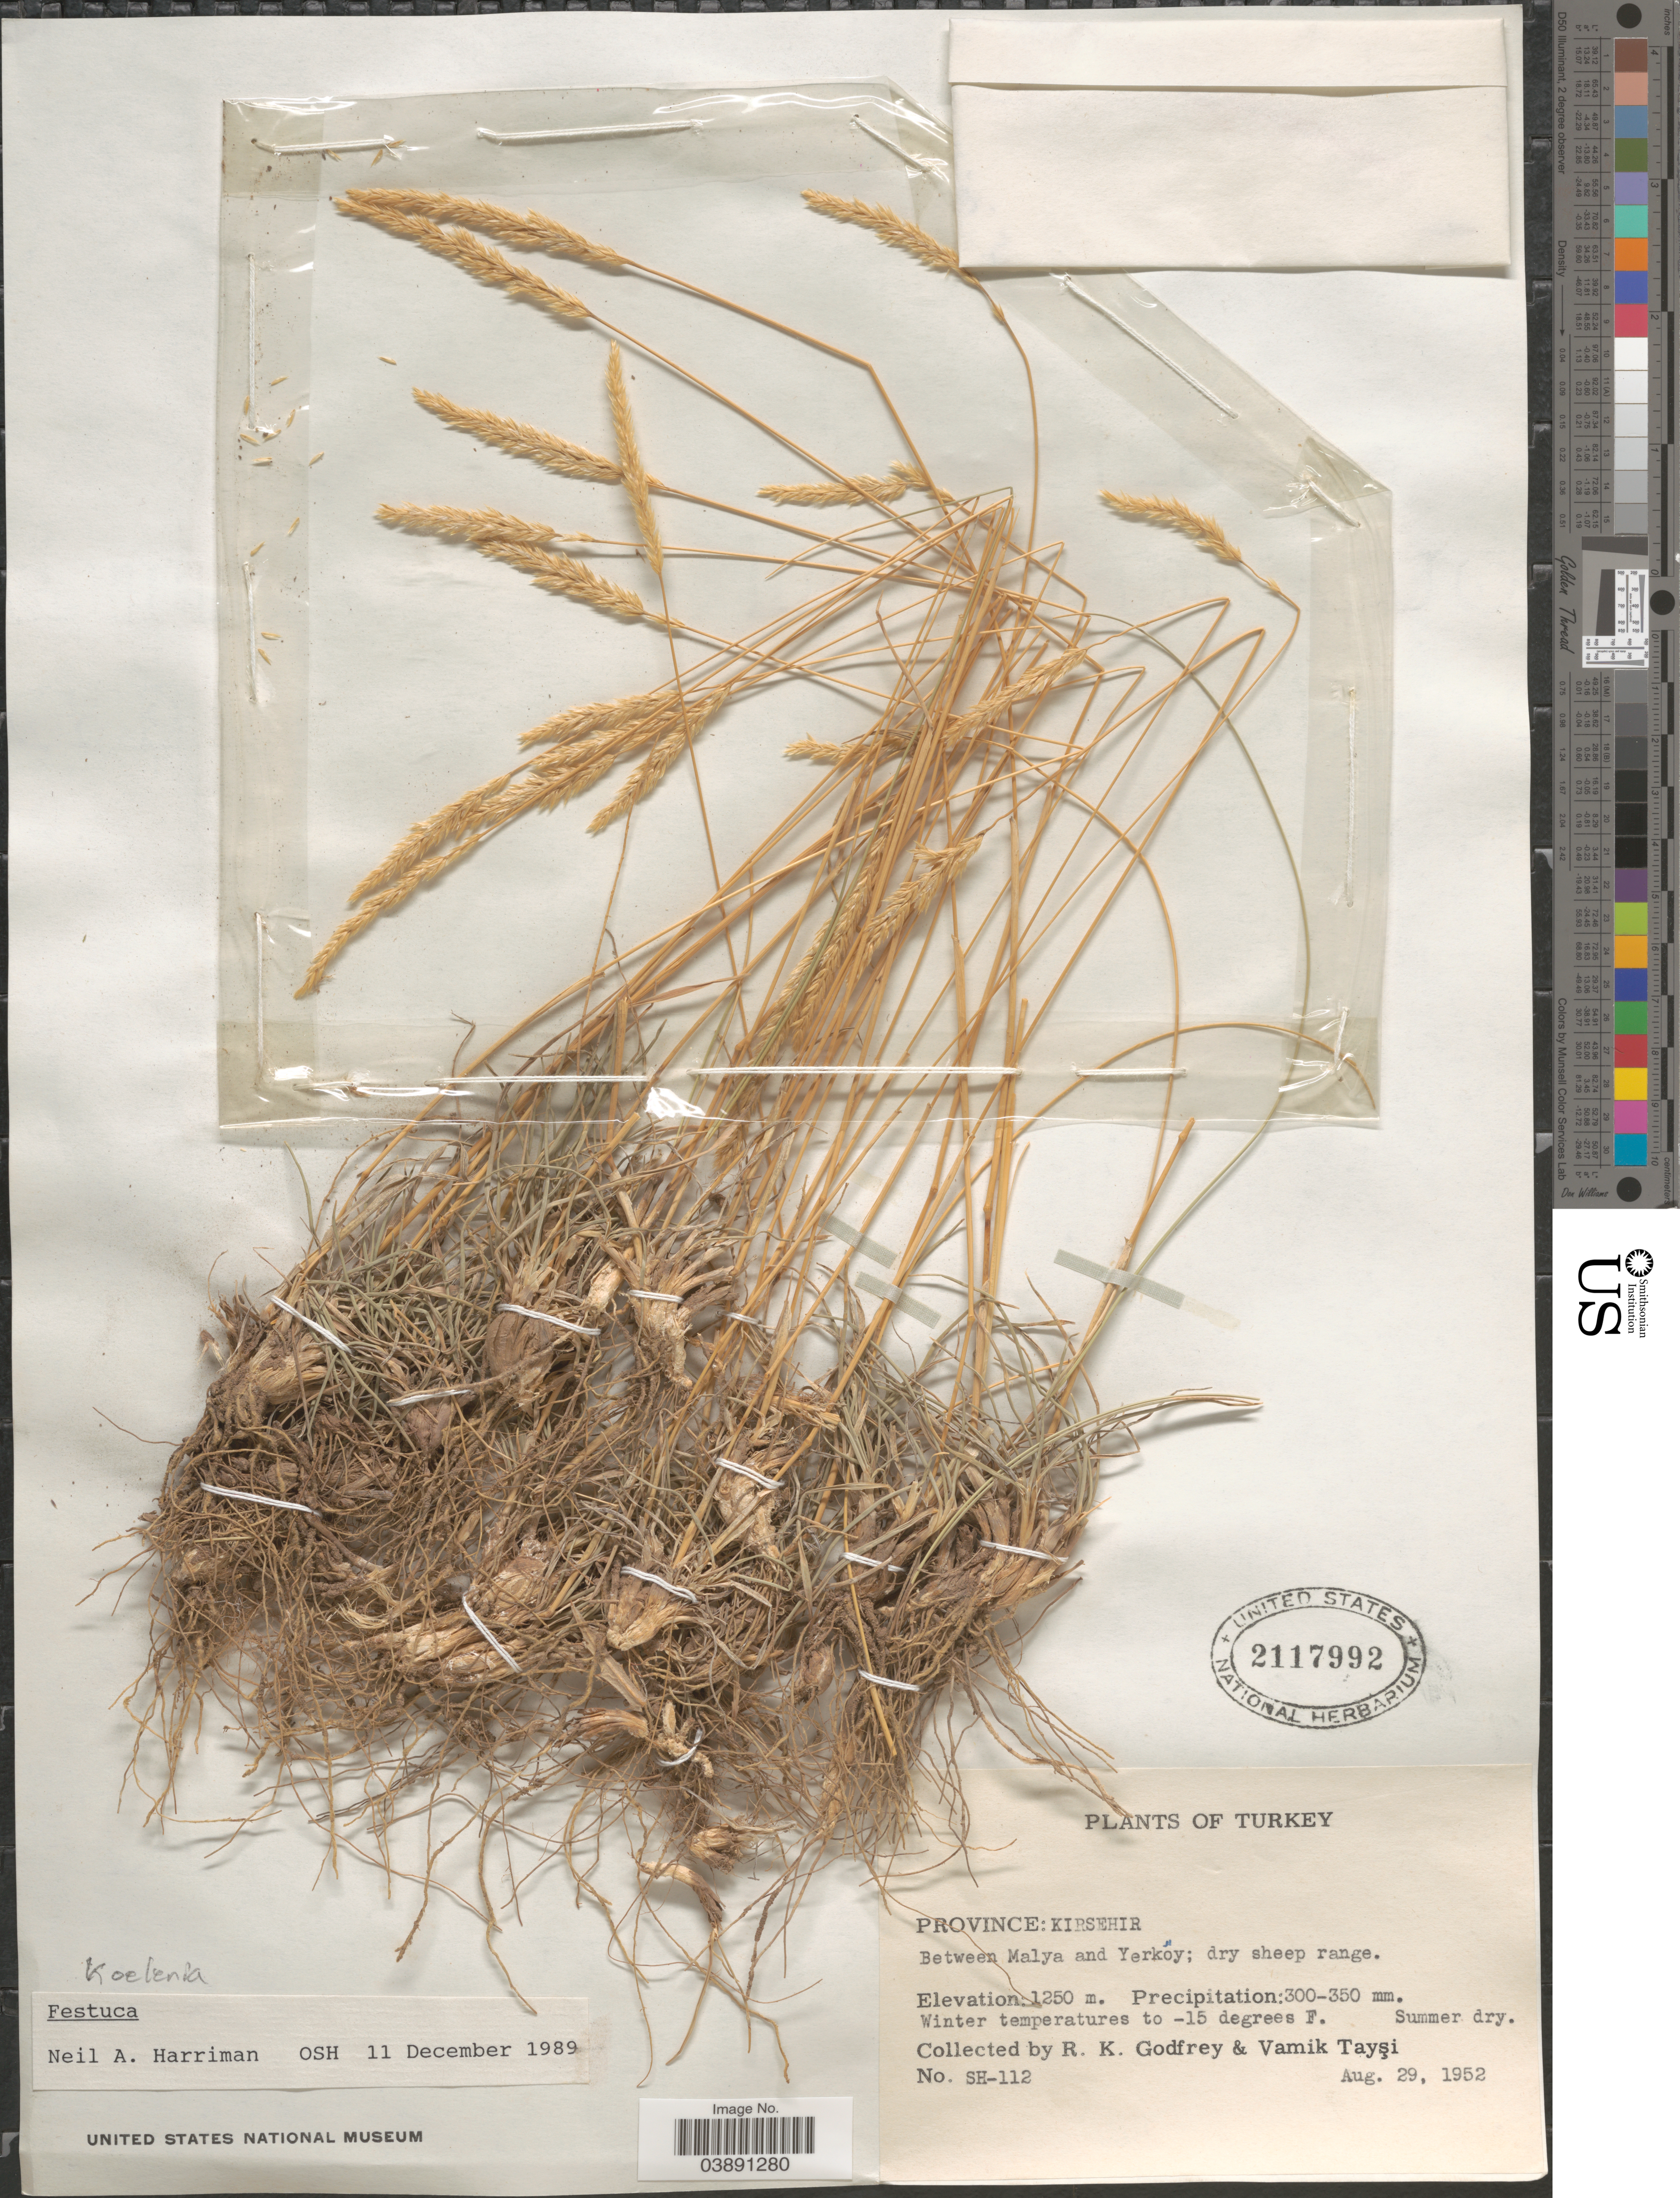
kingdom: Plantae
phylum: Tracheophyta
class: Liliopsida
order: Poales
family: Poaceae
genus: Festuca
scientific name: Festuca sp.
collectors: R. K. Godfrey & V. Taysi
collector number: SH-112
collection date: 1952-08-29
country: Turkey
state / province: Kirsehir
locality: Between Malya and Yerköy.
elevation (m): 1250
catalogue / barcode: US 2117992